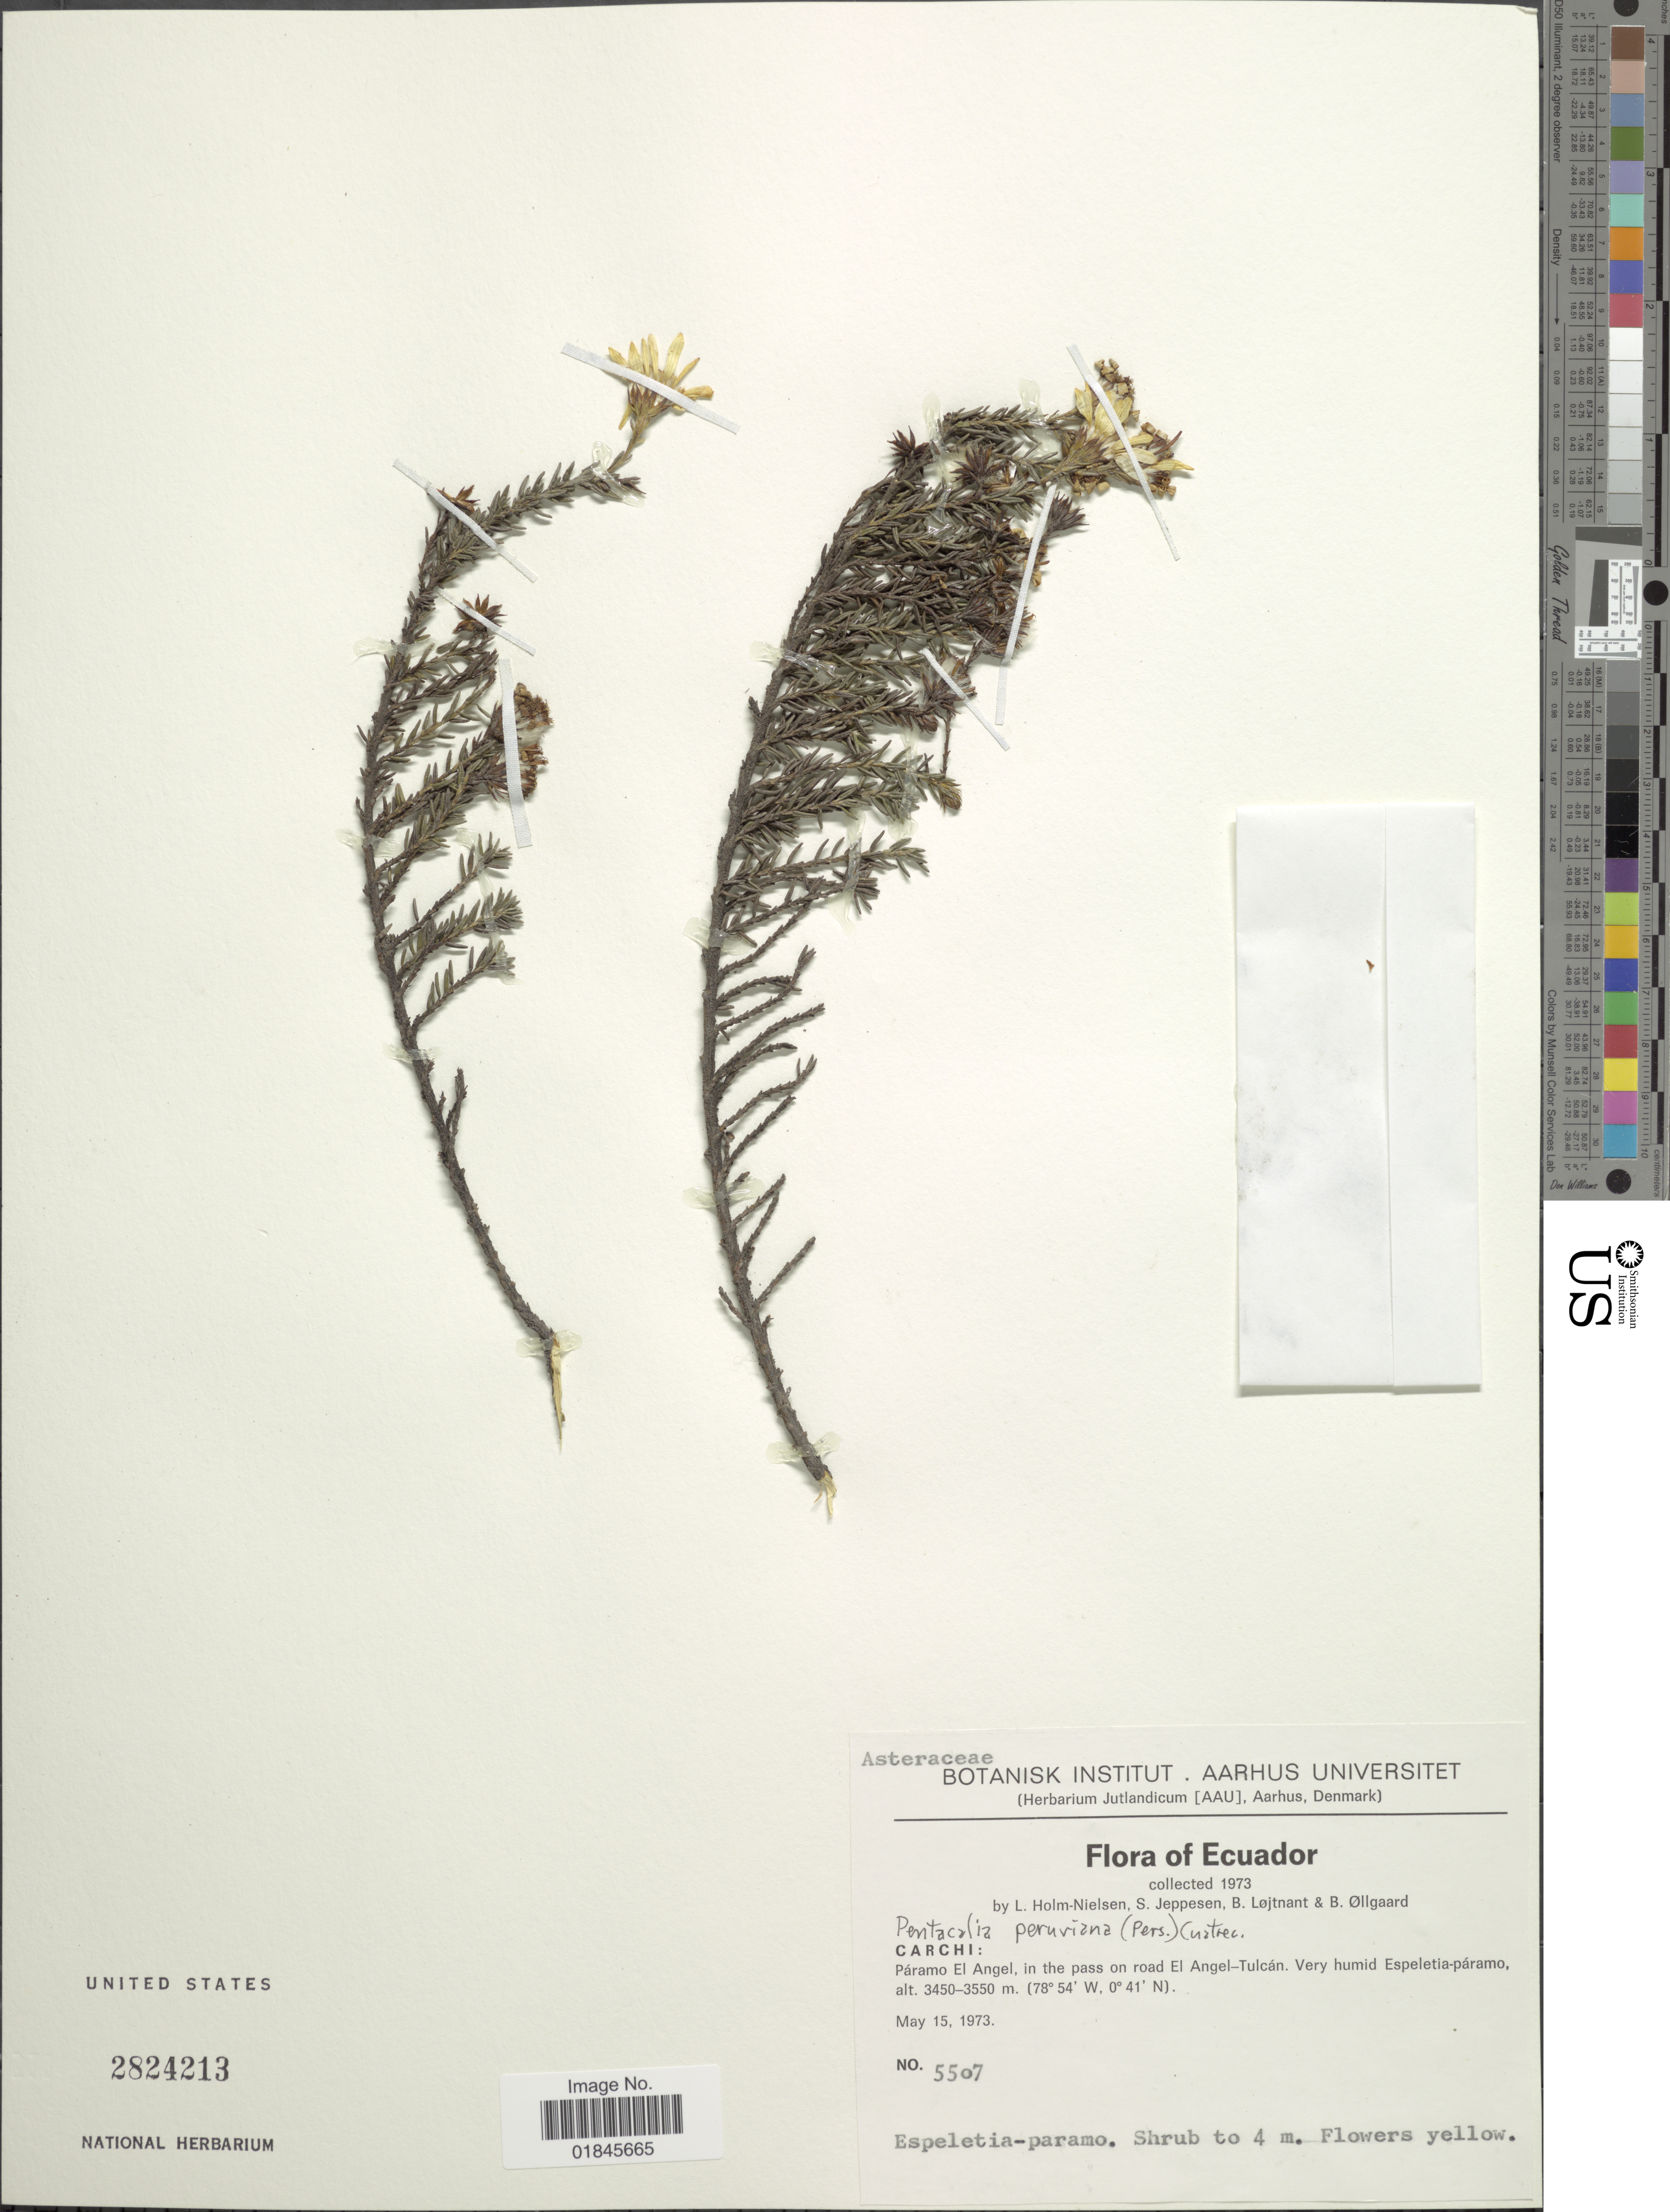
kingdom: Plantae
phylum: Tracheophyta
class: Magnoliopsida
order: Asterales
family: Asteraceae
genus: Pentacalia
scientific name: Pentacalia peruviana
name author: (Pers.) Cuatrec.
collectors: L. B. Holm-Nielsen, S. Jeppesen, B. Löjtnant & B. Øllgaard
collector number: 5507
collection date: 1973-05-15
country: Ecuador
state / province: Carchi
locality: Carchi: Páramo El Angel, in the pass on road El Angel - Tulcán.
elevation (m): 3450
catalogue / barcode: US 2824213